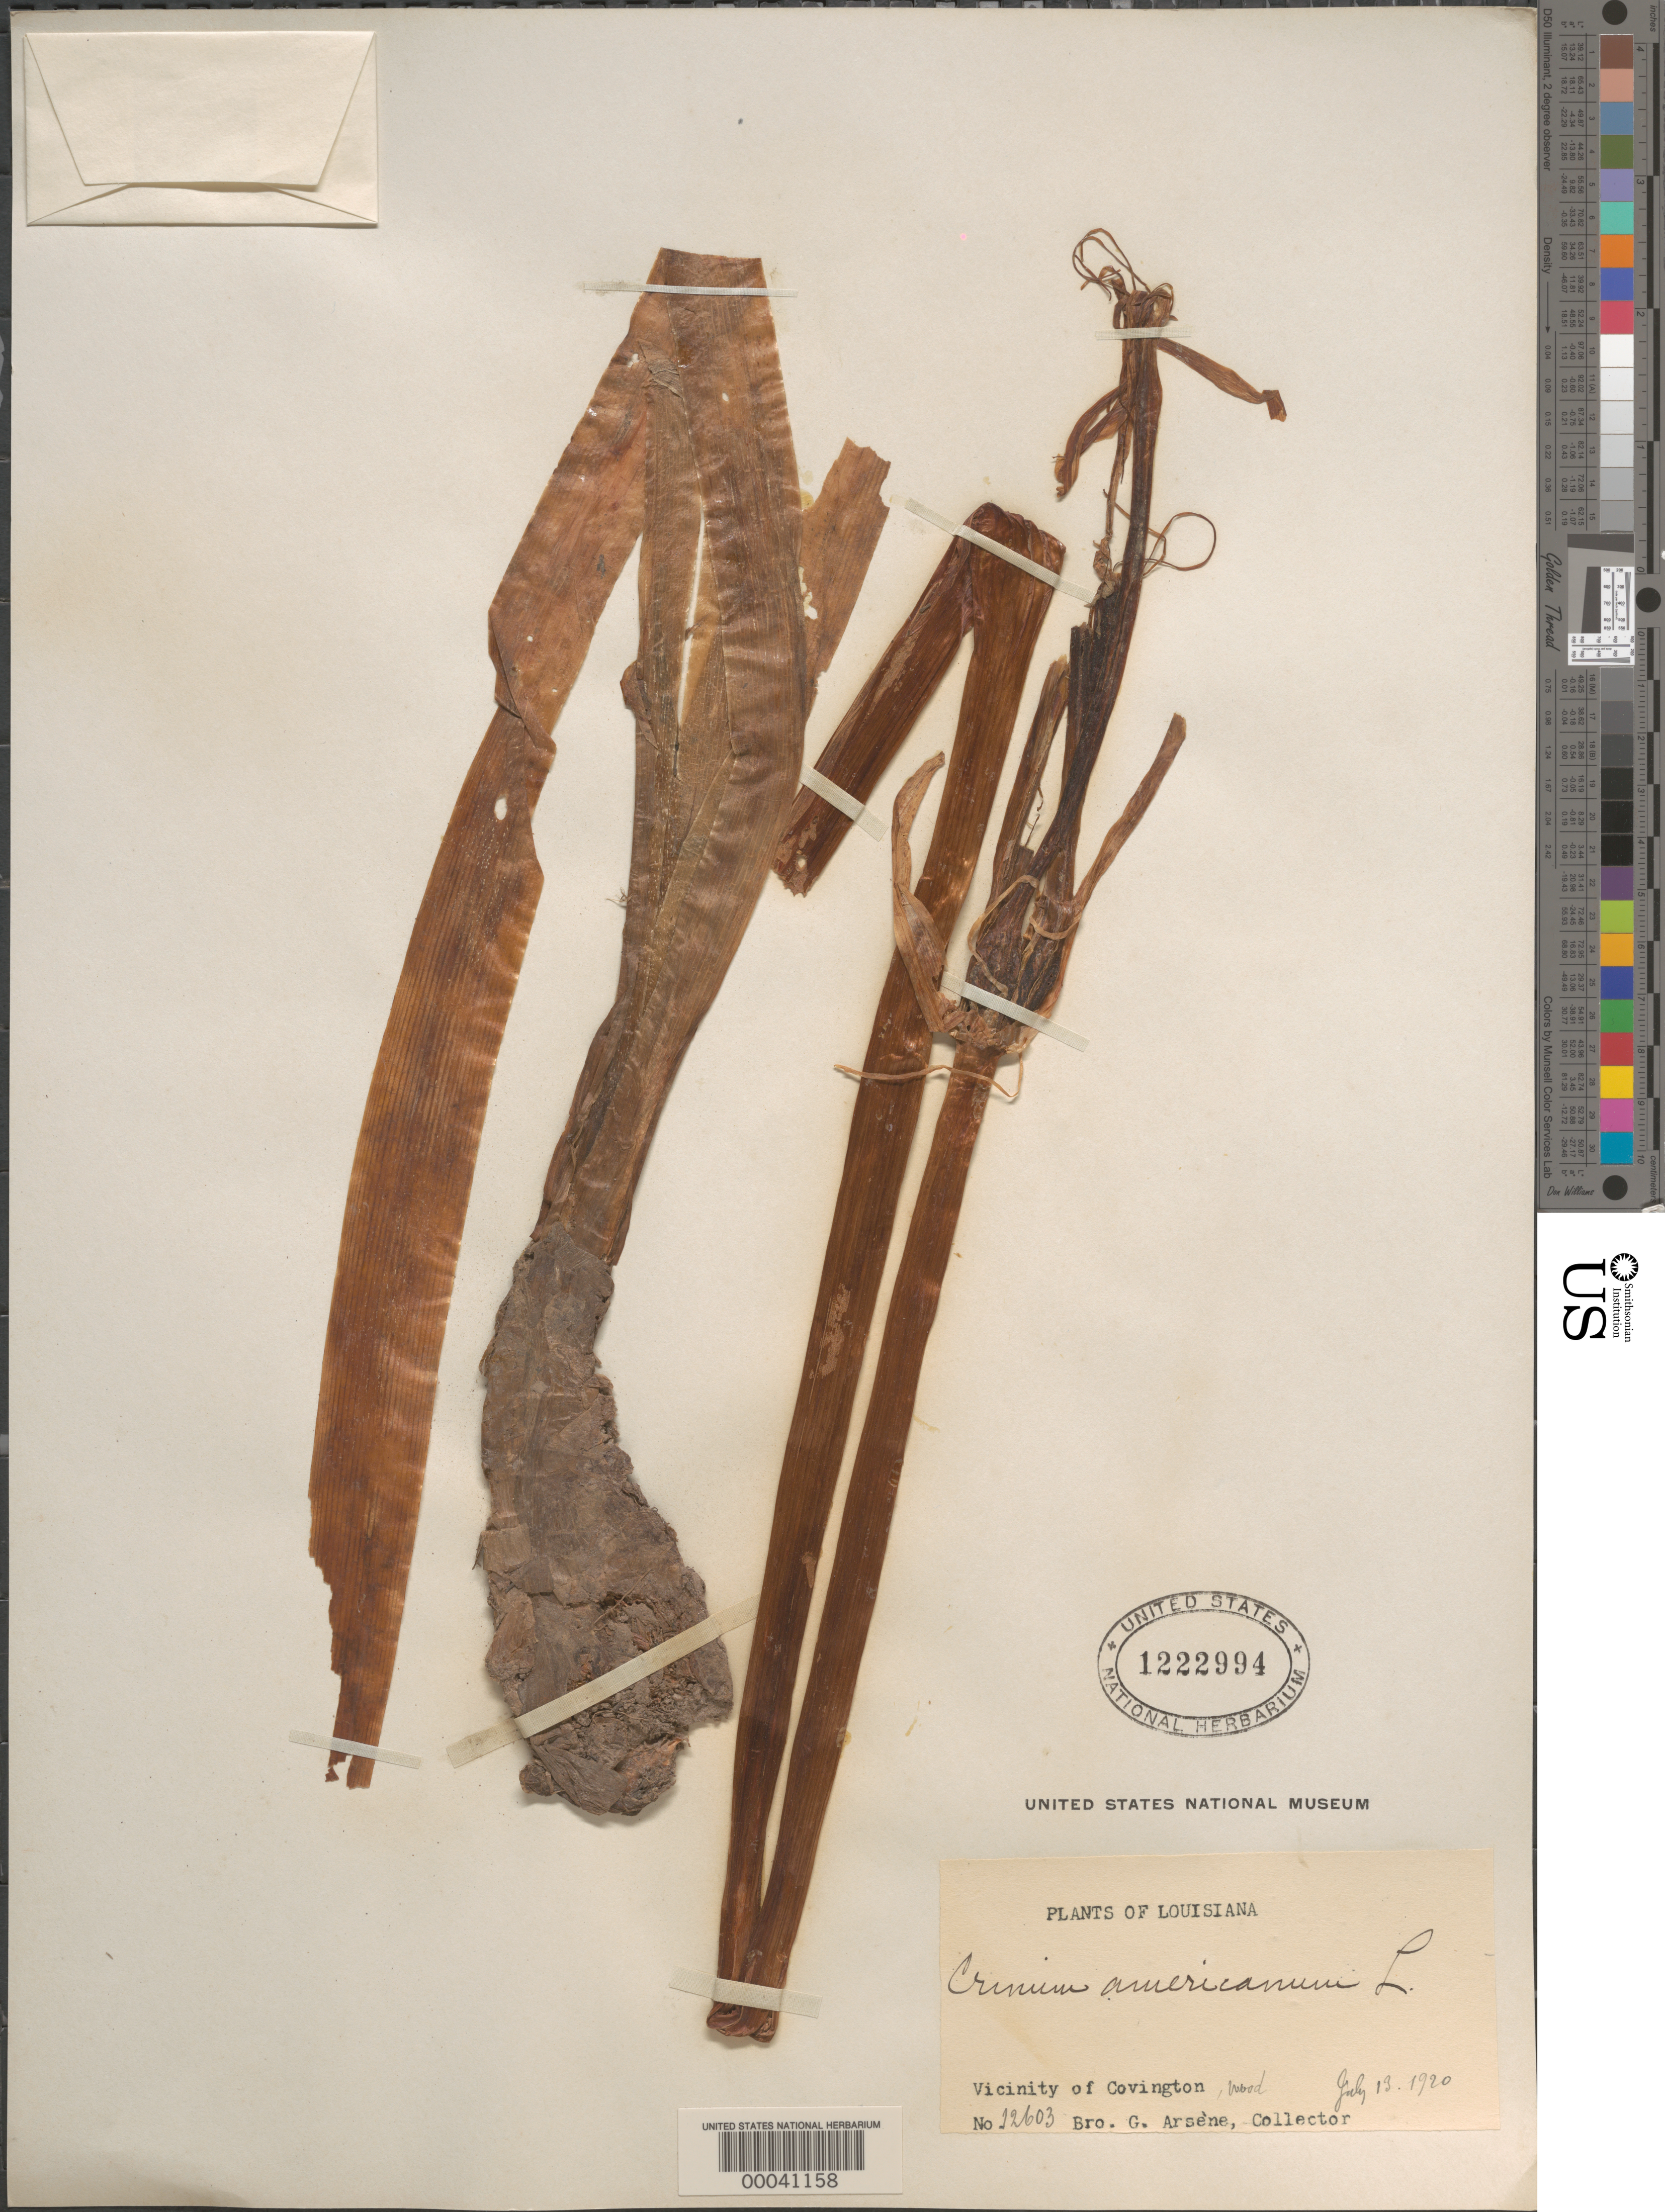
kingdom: Plantae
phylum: Tracheophyta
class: Liliopsida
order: Asparagales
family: Amaryllidaceae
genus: Crinum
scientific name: Crinum americanum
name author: L.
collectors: Bro. G. Arsène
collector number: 12603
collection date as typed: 13 Jul 1920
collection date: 1920-07-13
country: United States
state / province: Louisiana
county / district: Saint Tammany Parish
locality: Vicinity of covington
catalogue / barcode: US 1222994